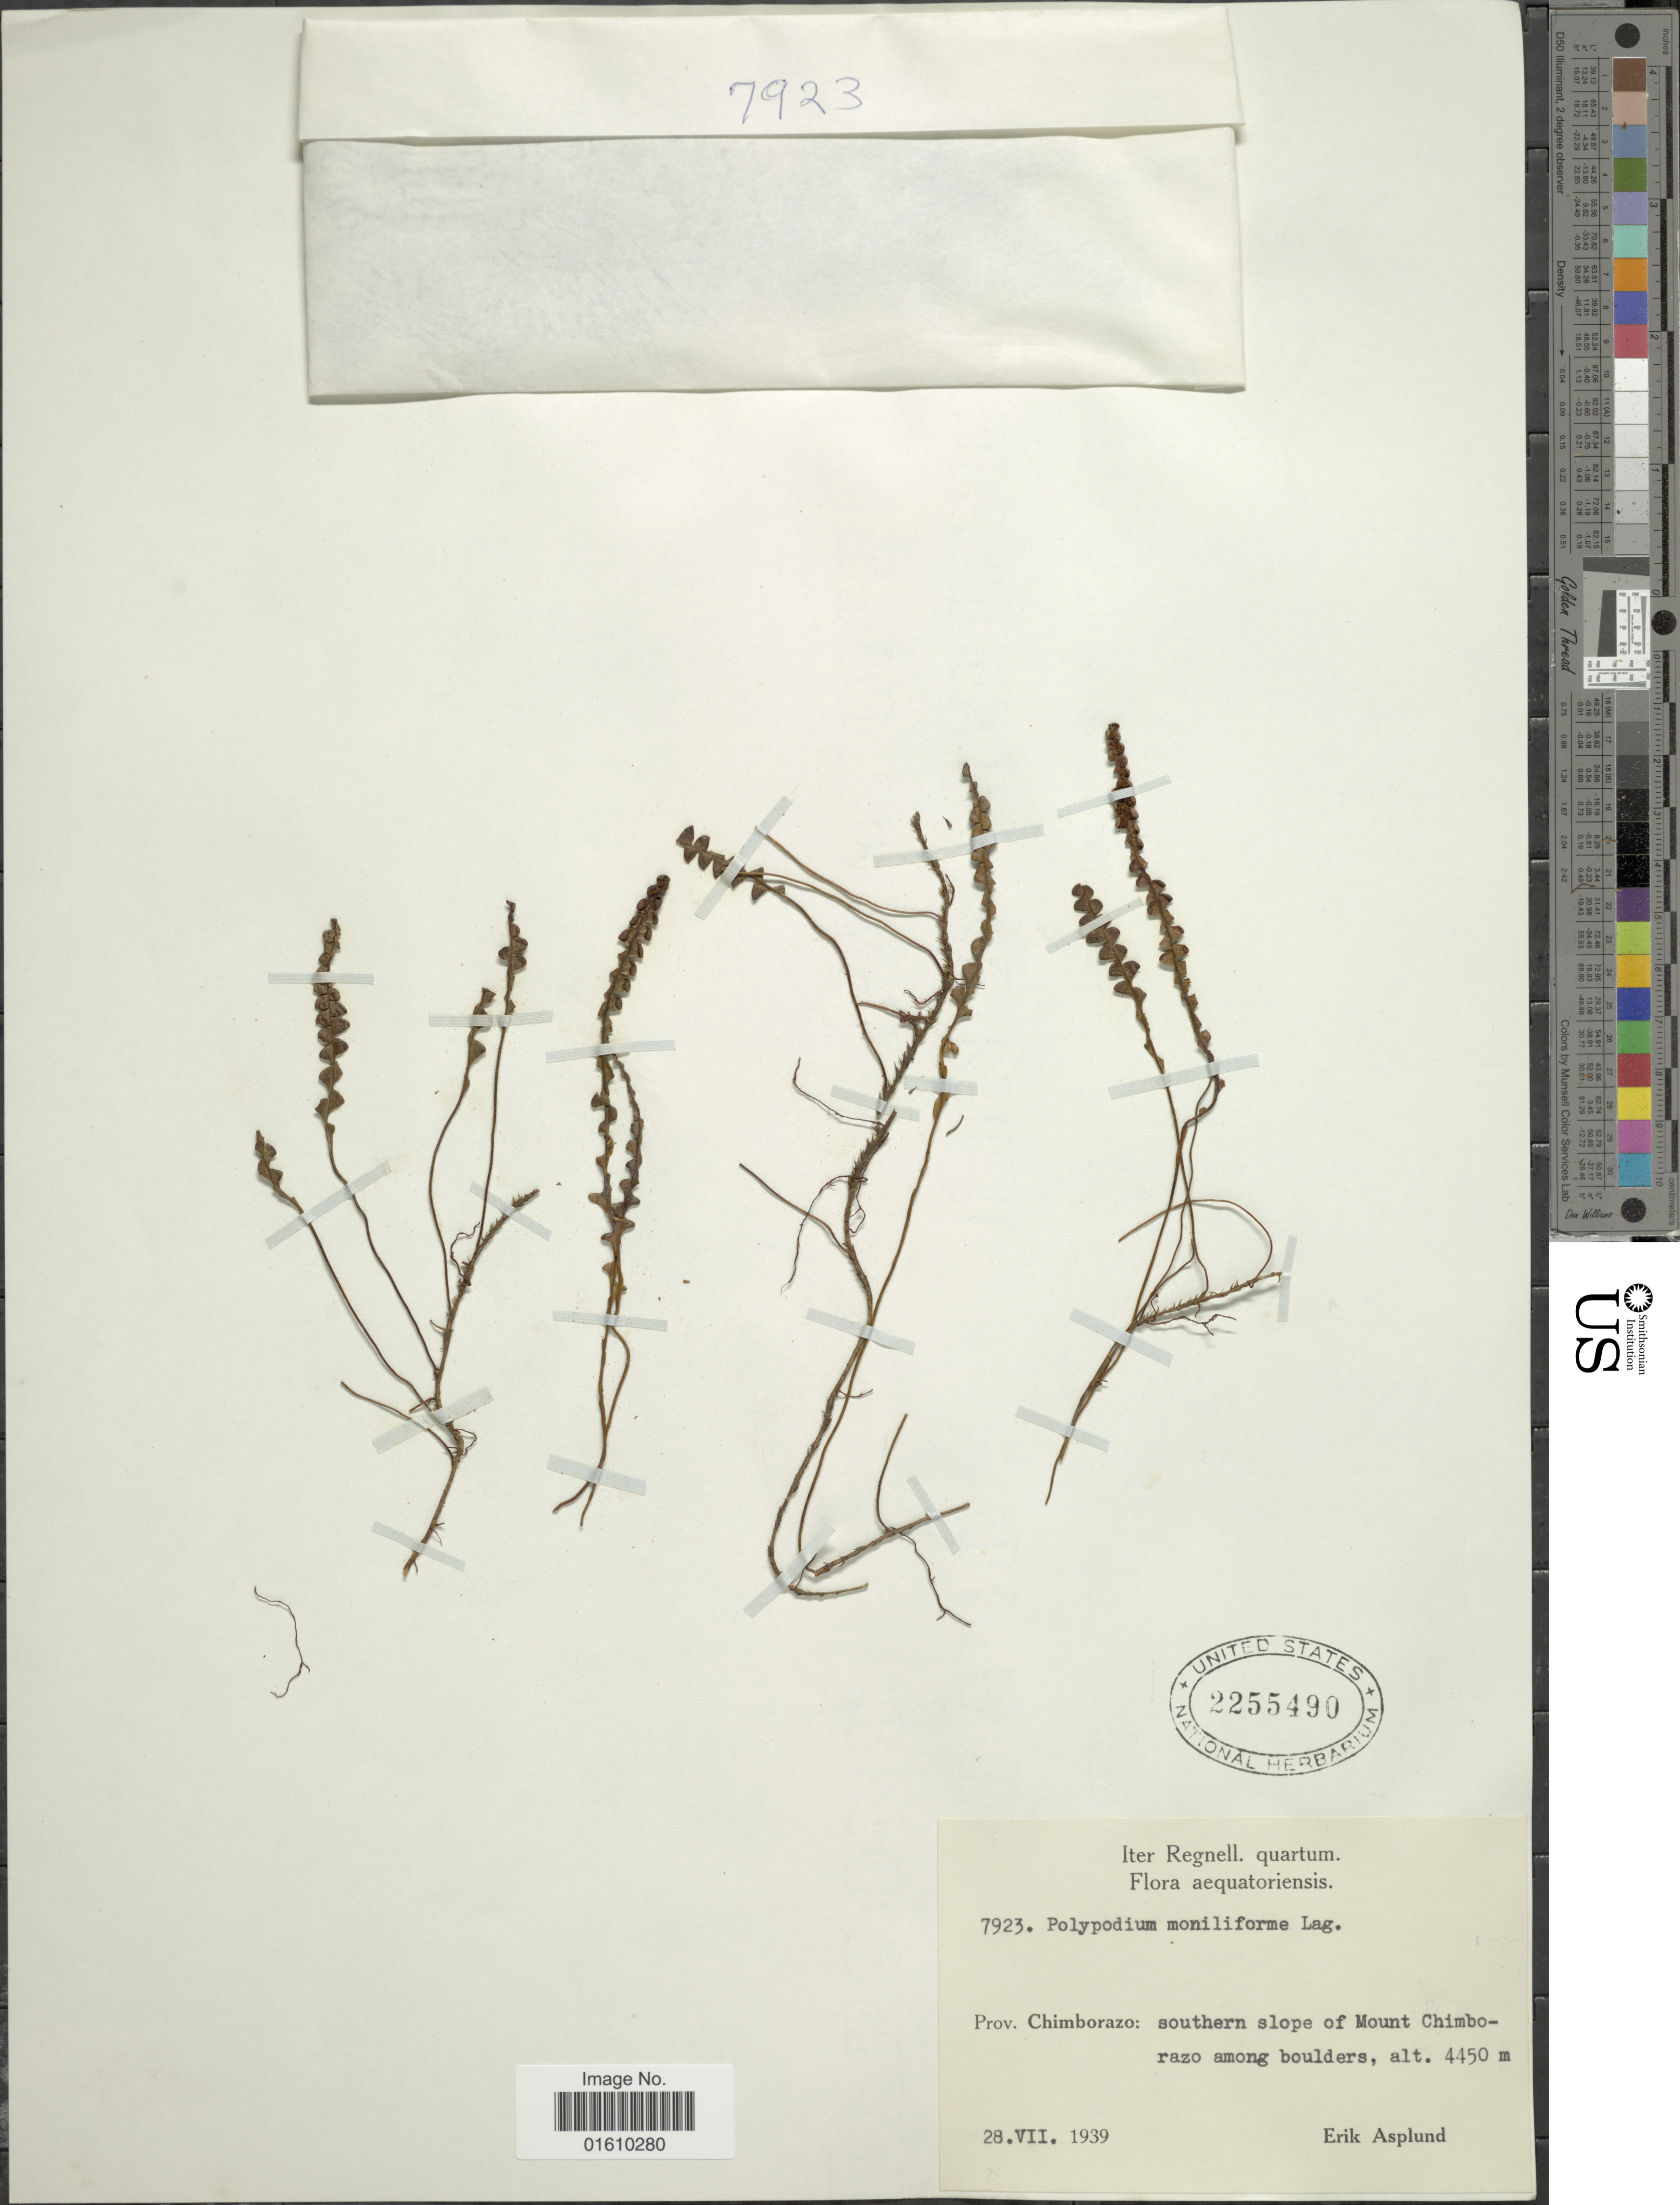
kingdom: Plantae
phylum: Tracheophyta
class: Polypodiopsida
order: Polypodiales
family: Polypodiaceae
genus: Melpomene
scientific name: Melpomene sp.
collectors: E. Asplund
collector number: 7923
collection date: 1939-07-28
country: Ecuador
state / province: Chimborazo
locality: Southern slope of Mount Chimborazo among boulders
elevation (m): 4450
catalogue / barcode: US 2255490